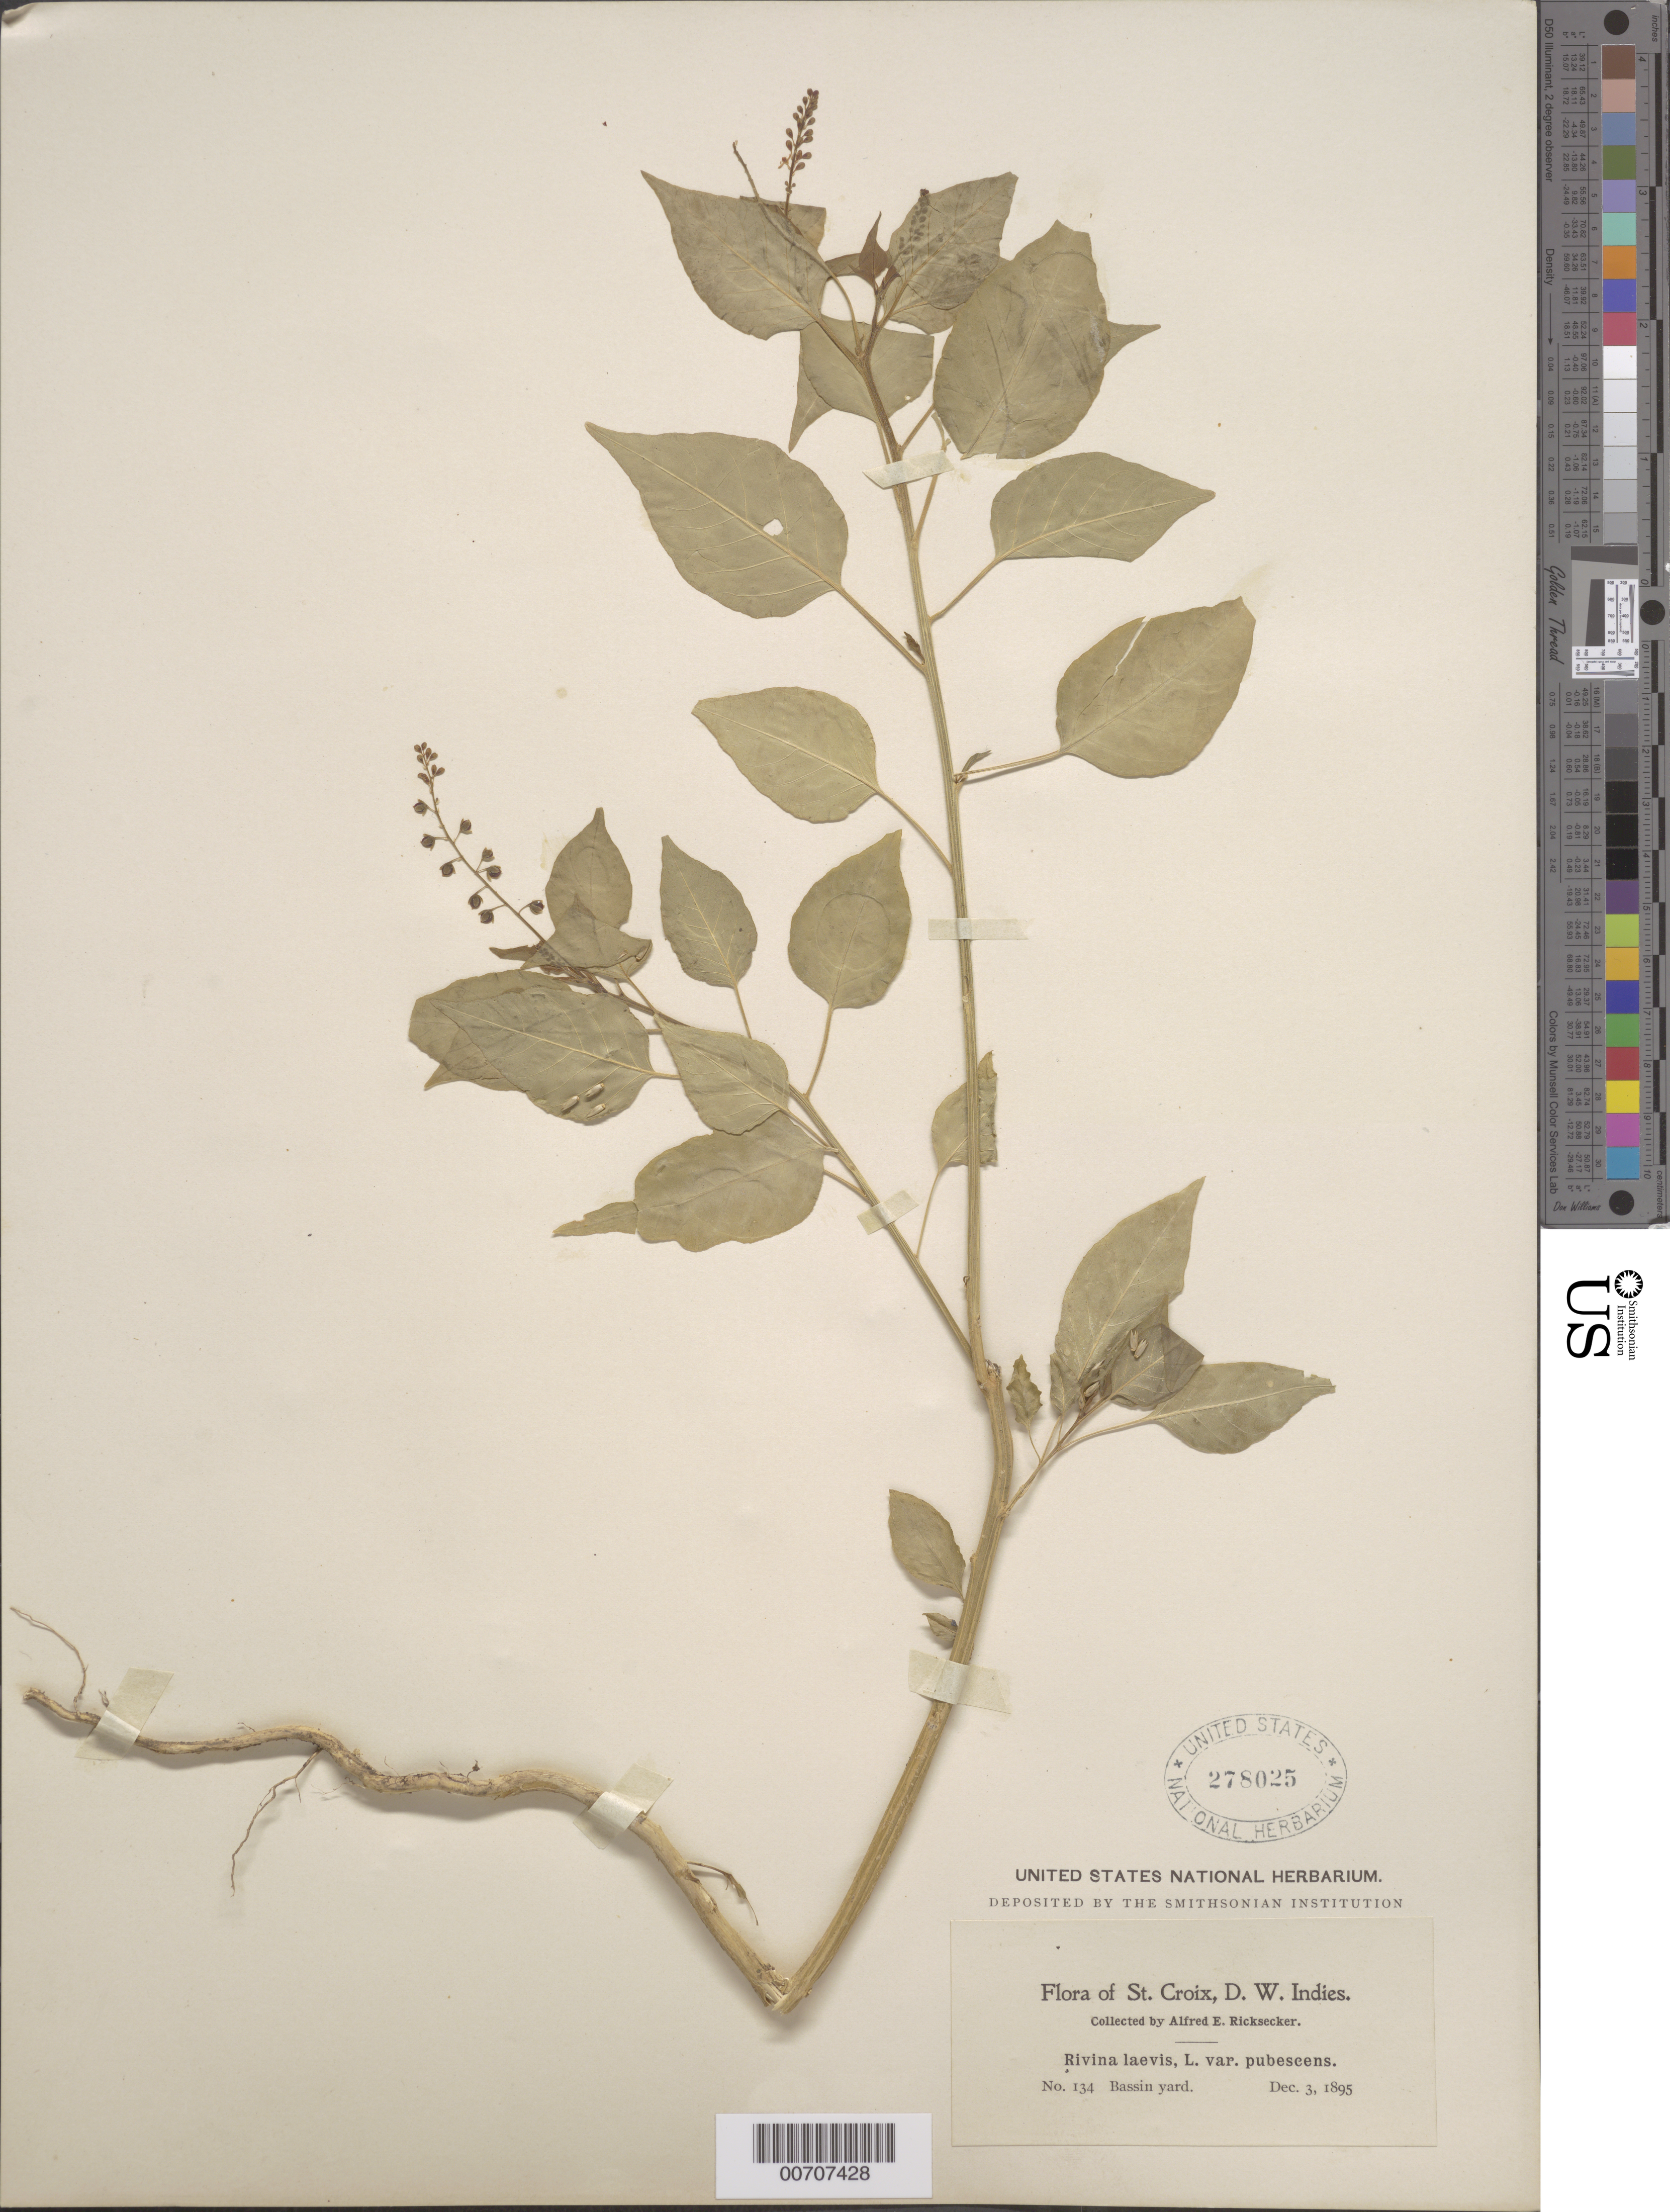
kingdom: Plantae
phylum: Tracheophyta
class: Magnoliopsida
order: Caryophyllales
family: Phytolaccaceae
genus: Rivina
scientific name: Rivina laevis var. pubescens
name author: L.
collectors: A. E. Ricksecker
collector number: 134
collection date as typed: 03 Dec 1895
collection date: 1895-12-03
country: U.S. Virgin Islands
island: St. Croix Island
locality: Bassin yard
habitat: Bassin yard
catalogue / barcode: US 278025